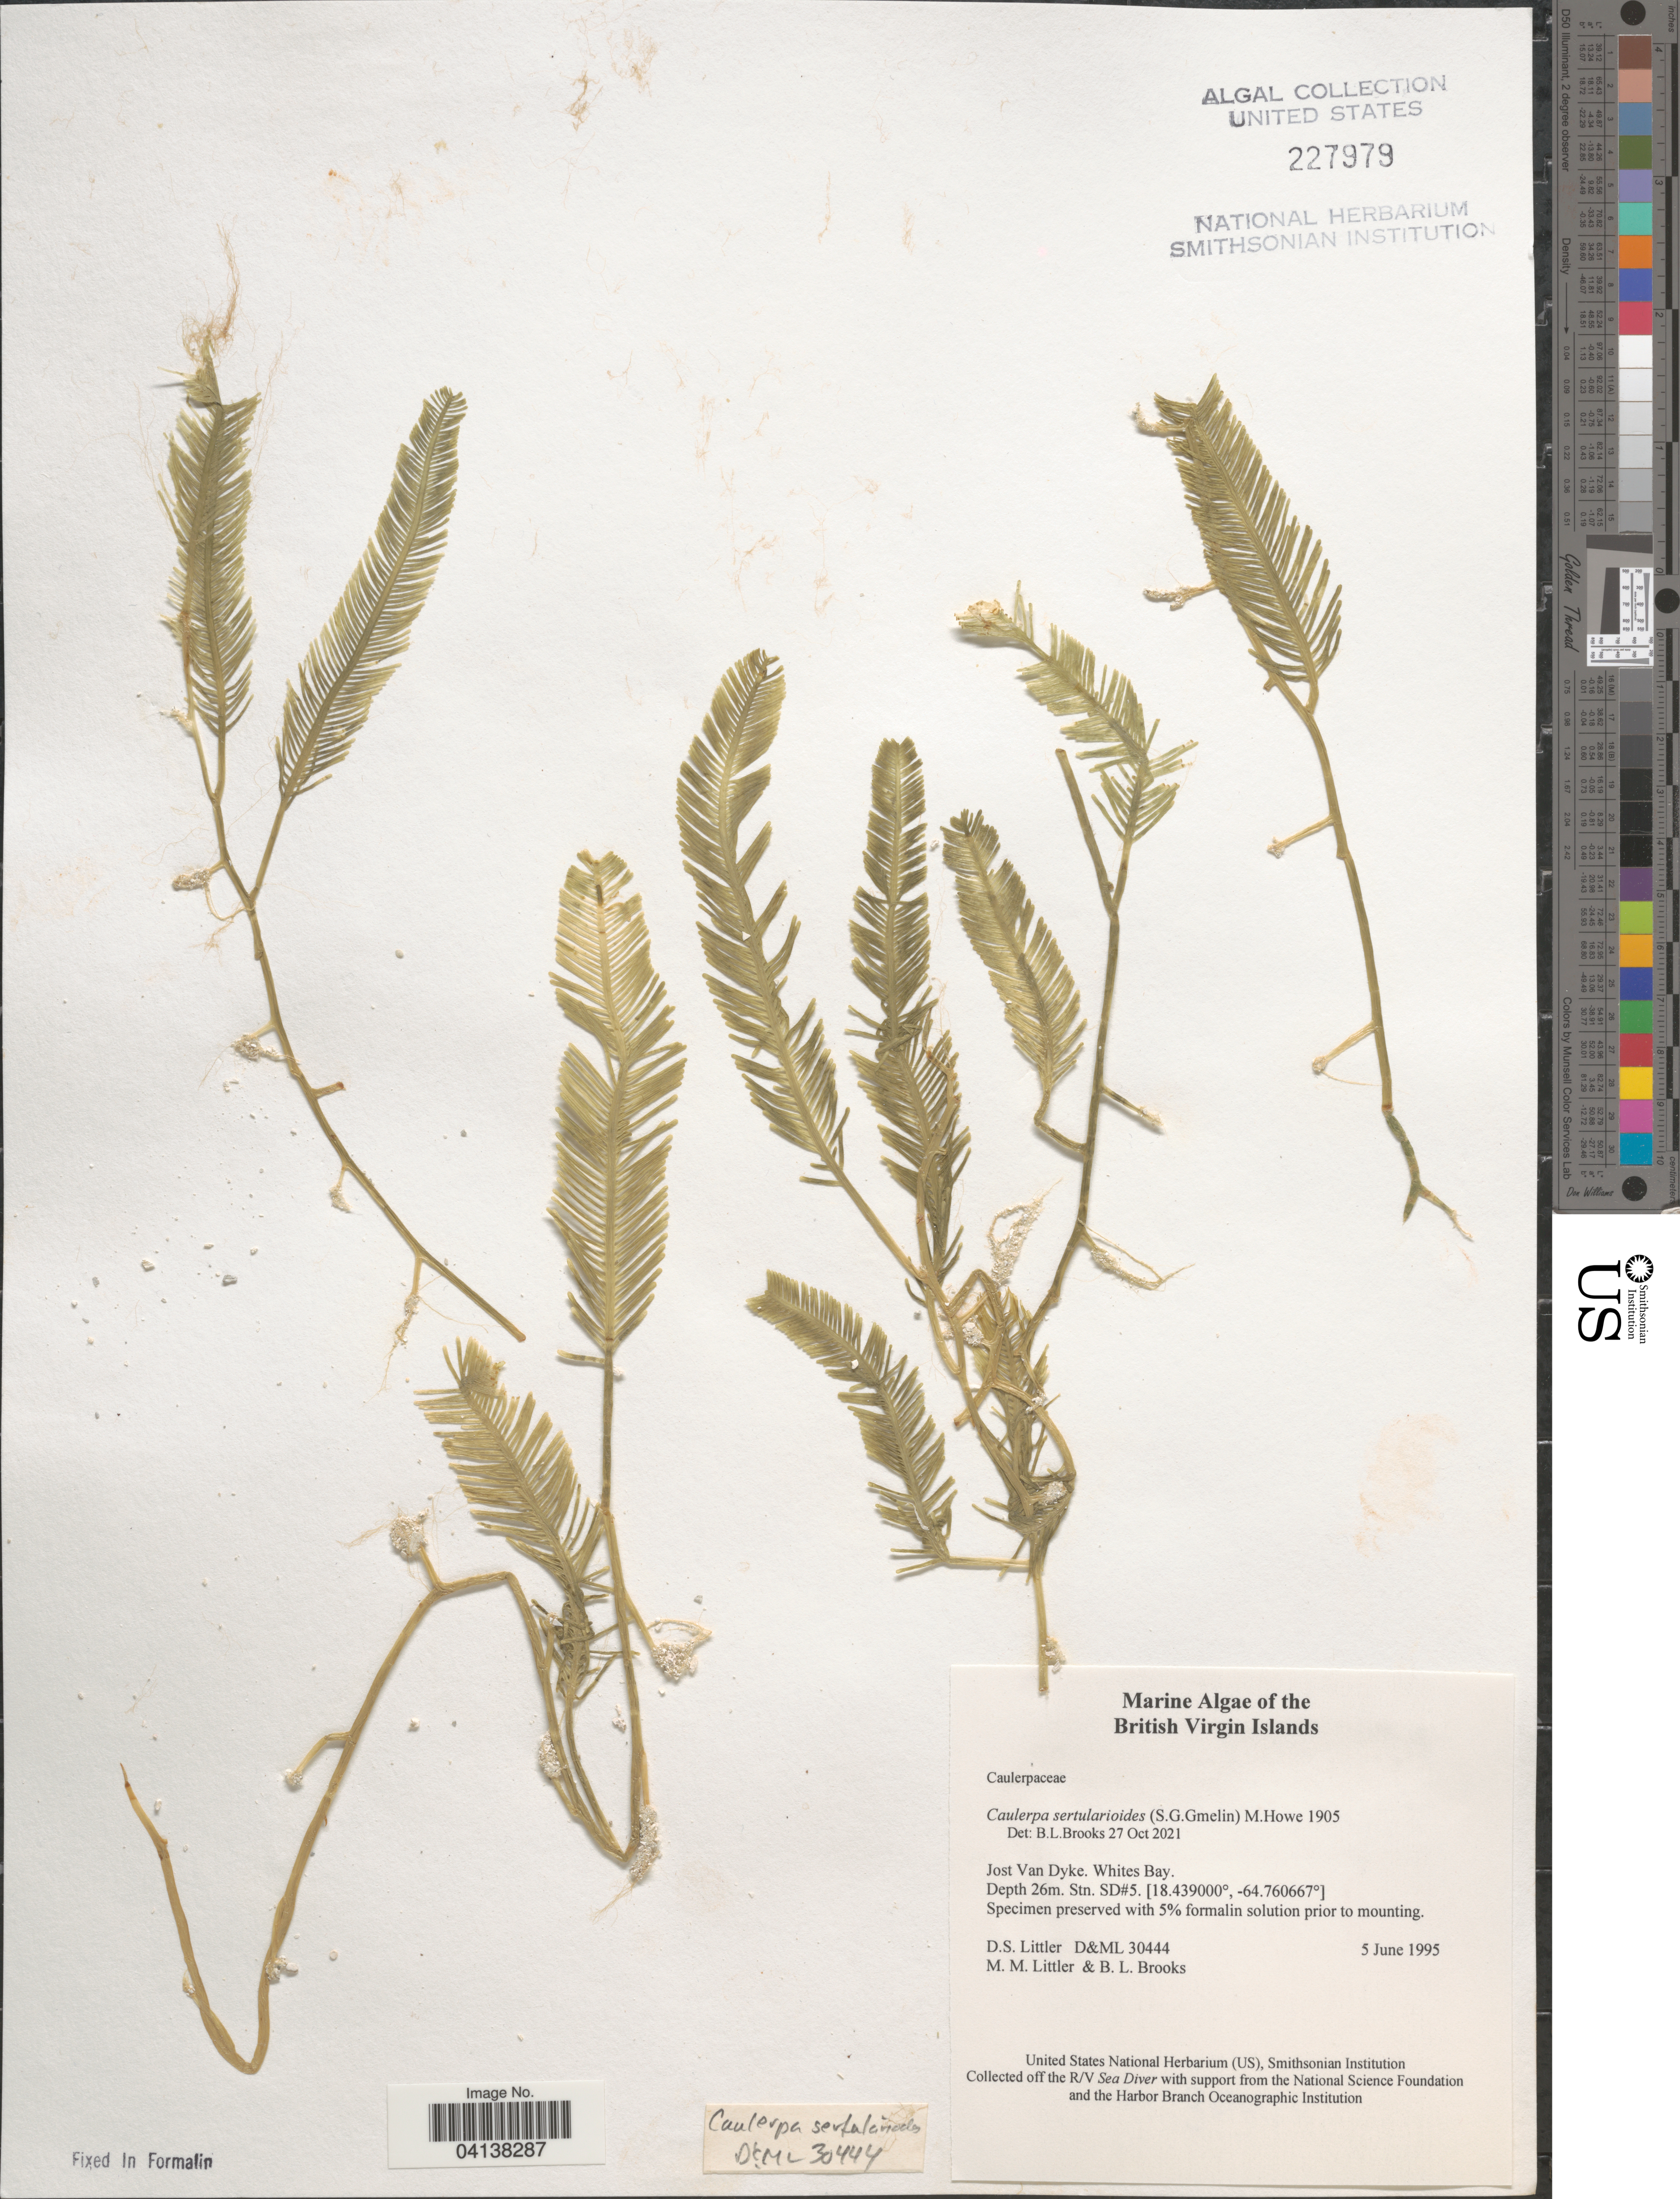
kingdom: Plantae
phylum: Chlorophyta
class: Ulvophyceae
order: Bryopsidales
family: Caulerpaceae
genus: Caulerpa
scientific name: Caulerpa sertularioides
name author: (S.G. Gmel.) M. Howe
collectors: D. S. Littler & B. Brooks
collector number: D&ML 30444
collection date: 1995-06-05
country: British Virgin Islands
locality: Jost Van Dyke. Whites Bay. Stn. SD#5.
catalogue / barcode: US 227979